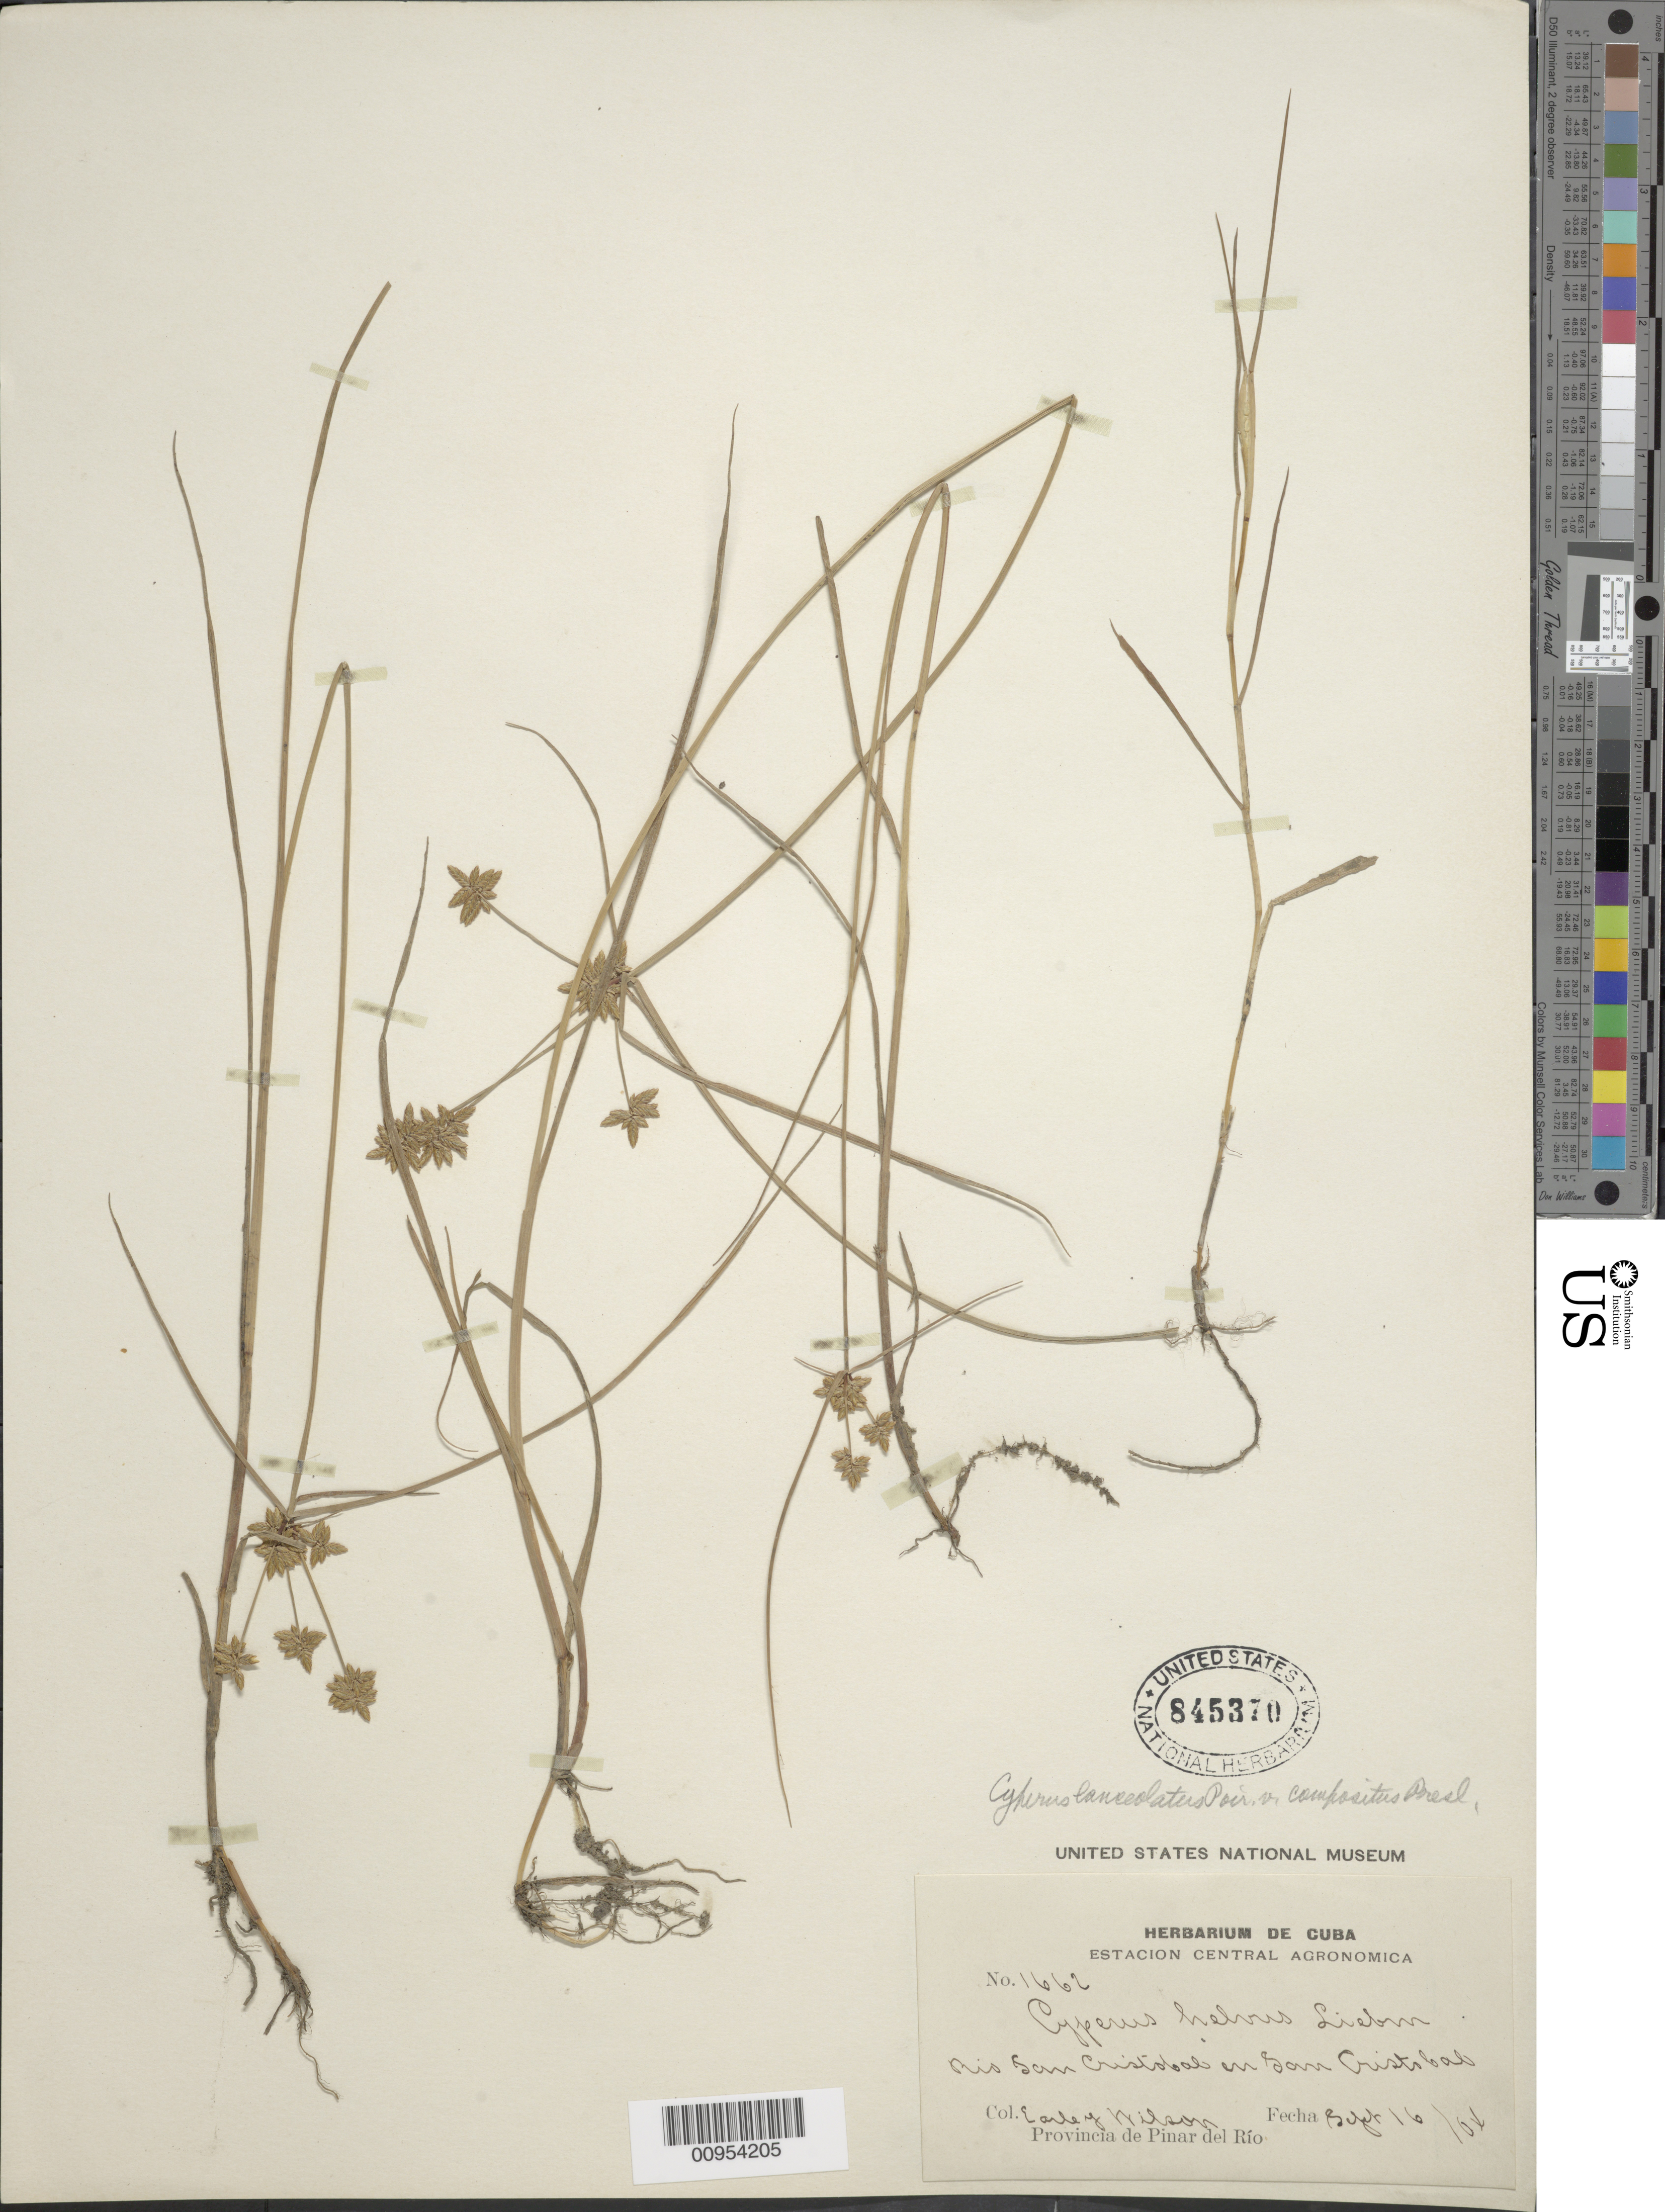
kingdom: Plantae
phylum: Tracheophyta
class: Liliopsida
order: Poales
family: Cyperaceae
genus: Cyperus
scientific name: Cyperus lanceolatus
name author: Poir.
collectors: F. S. Earle & P. Wilson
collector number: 1662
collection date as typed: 16 Sep 1904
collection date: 1904-09-16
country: Cuba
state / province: Pinar del Rio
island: Cuba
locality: Rio San Cristobal in San Cristobal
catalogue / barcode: US 845370